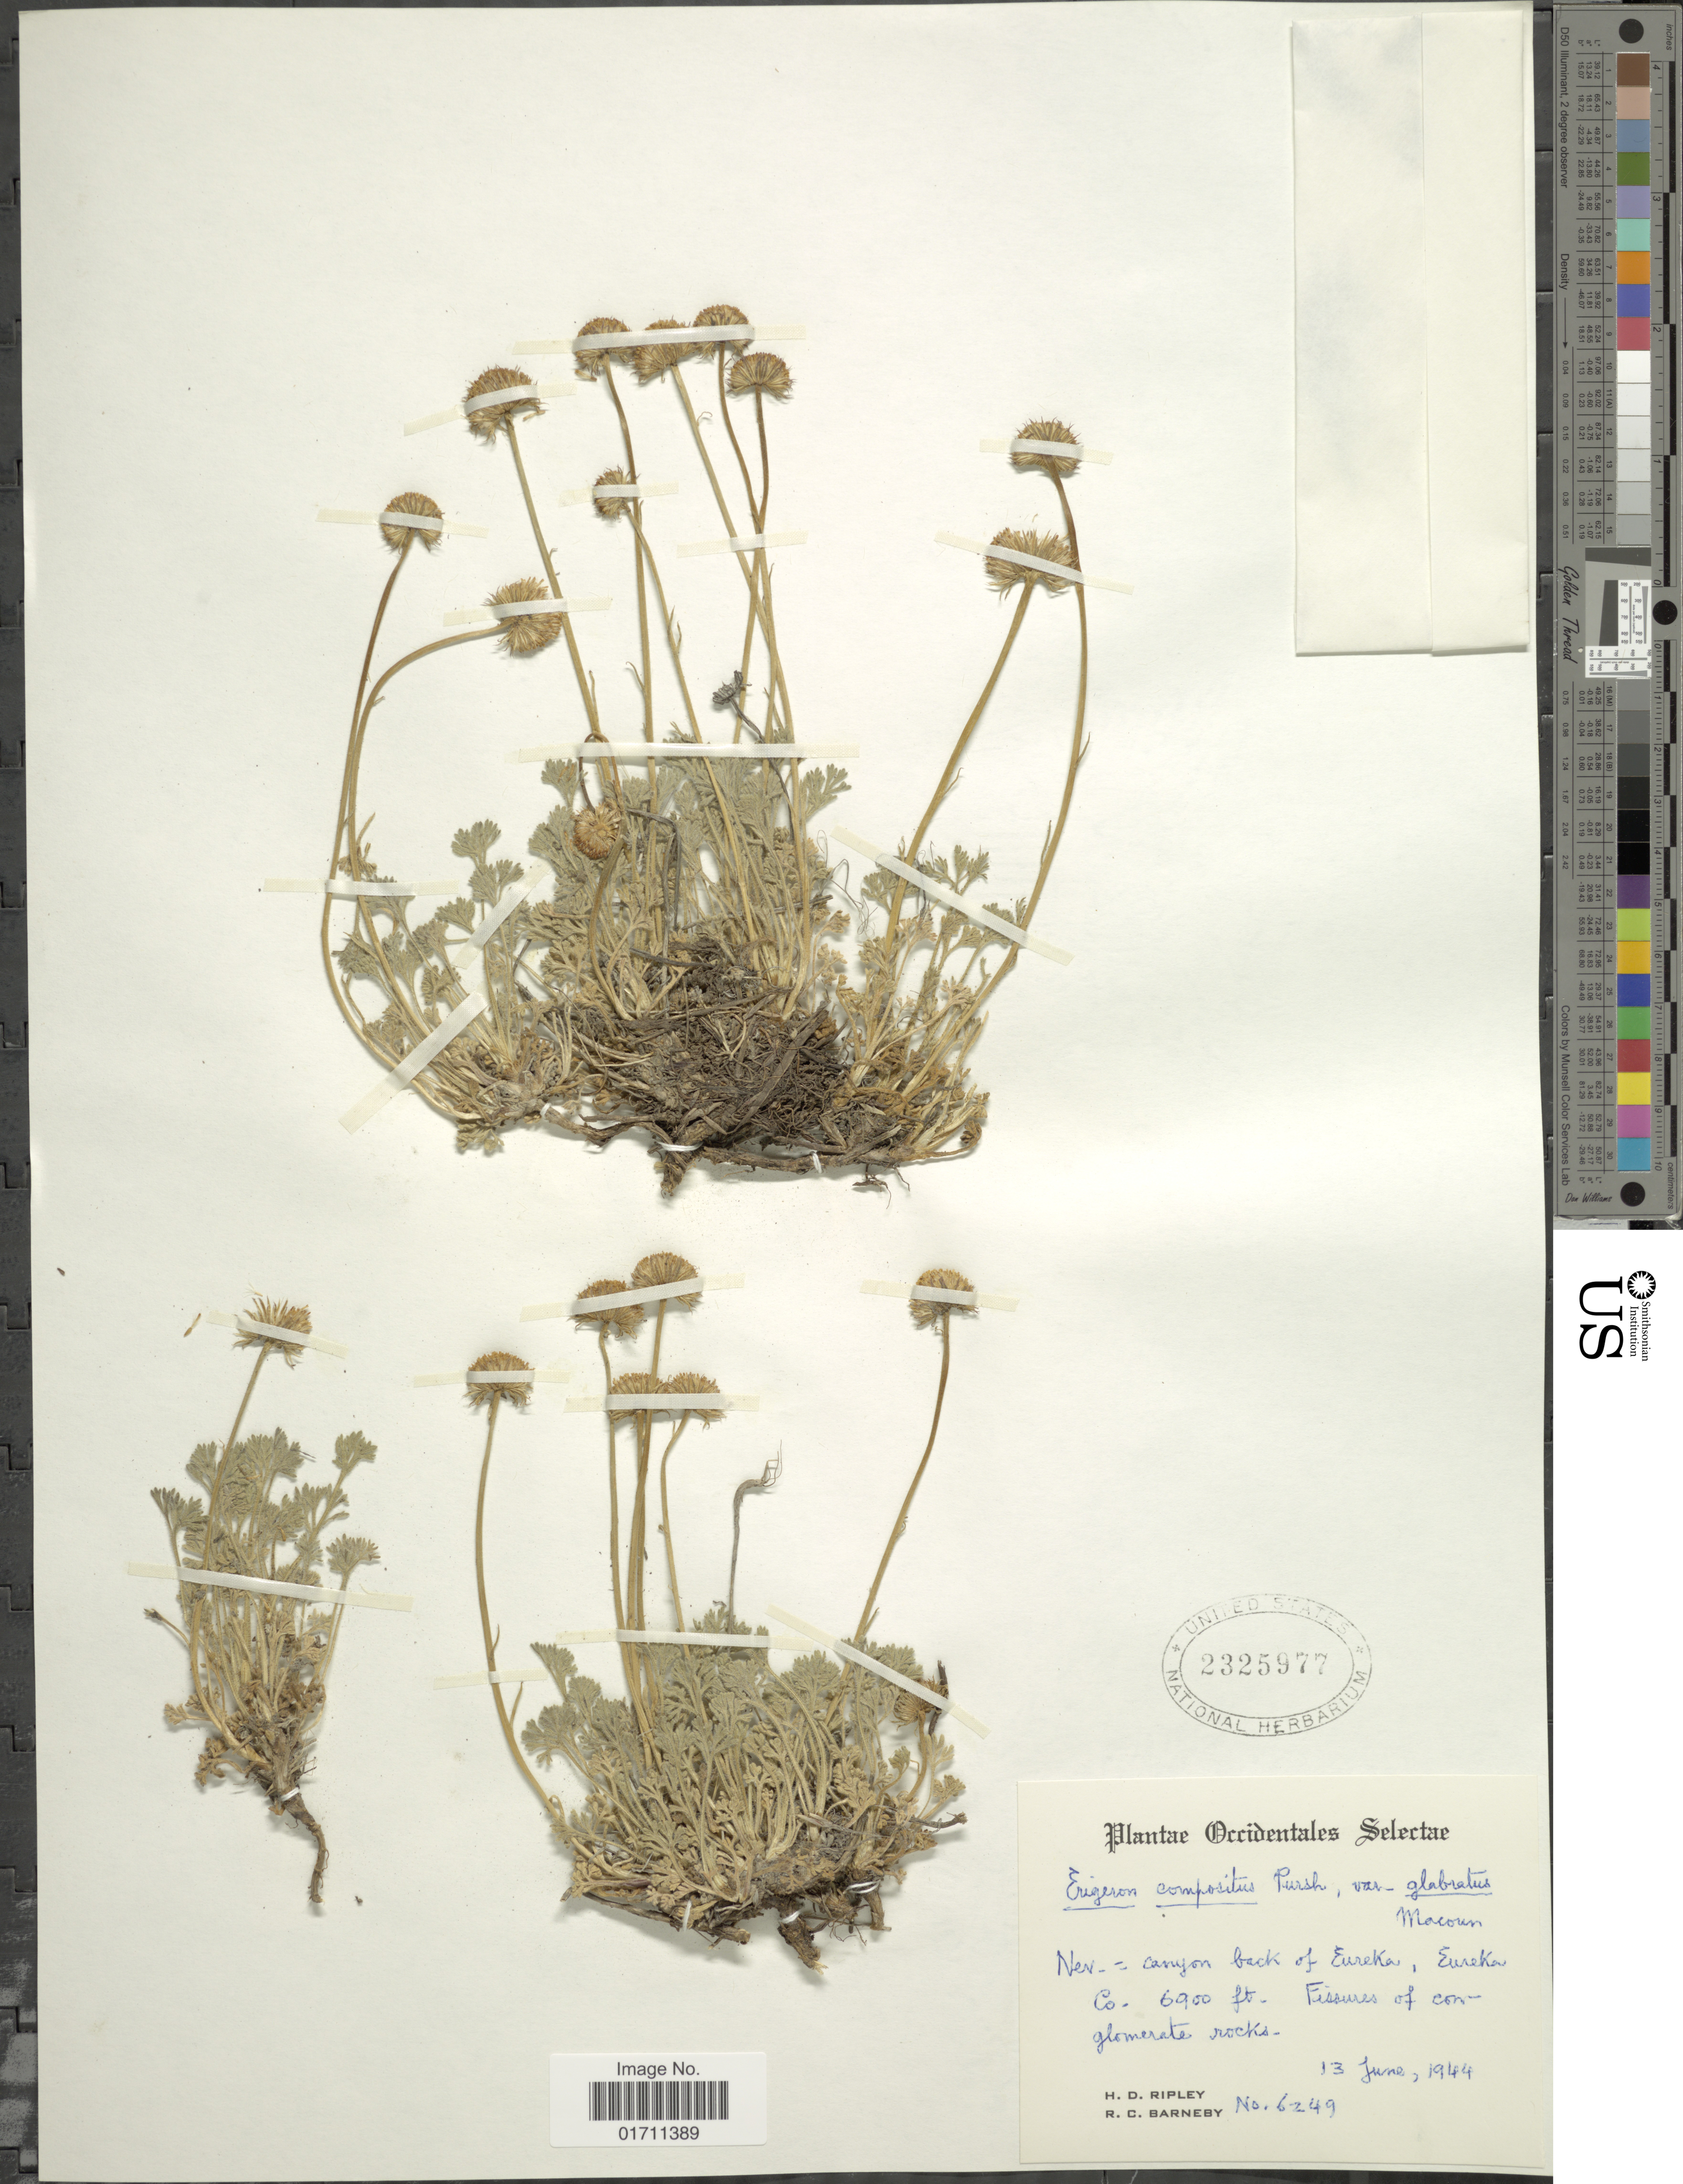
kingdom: Plantae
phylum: Tracheophyta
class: Magnoliopsida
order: Asterales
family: Asteraceae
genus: Erigeron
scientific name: Erigeron compositus var. glabratus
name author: Macoun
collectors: H. Ripley & R. C. Barneby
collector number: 6249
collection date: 1944-06-13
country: United States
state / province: Nevada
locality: Occidentales Selectae, Nev = canyon back of Eureka, Eureka Co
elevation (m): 2103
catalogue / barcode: US 2325977